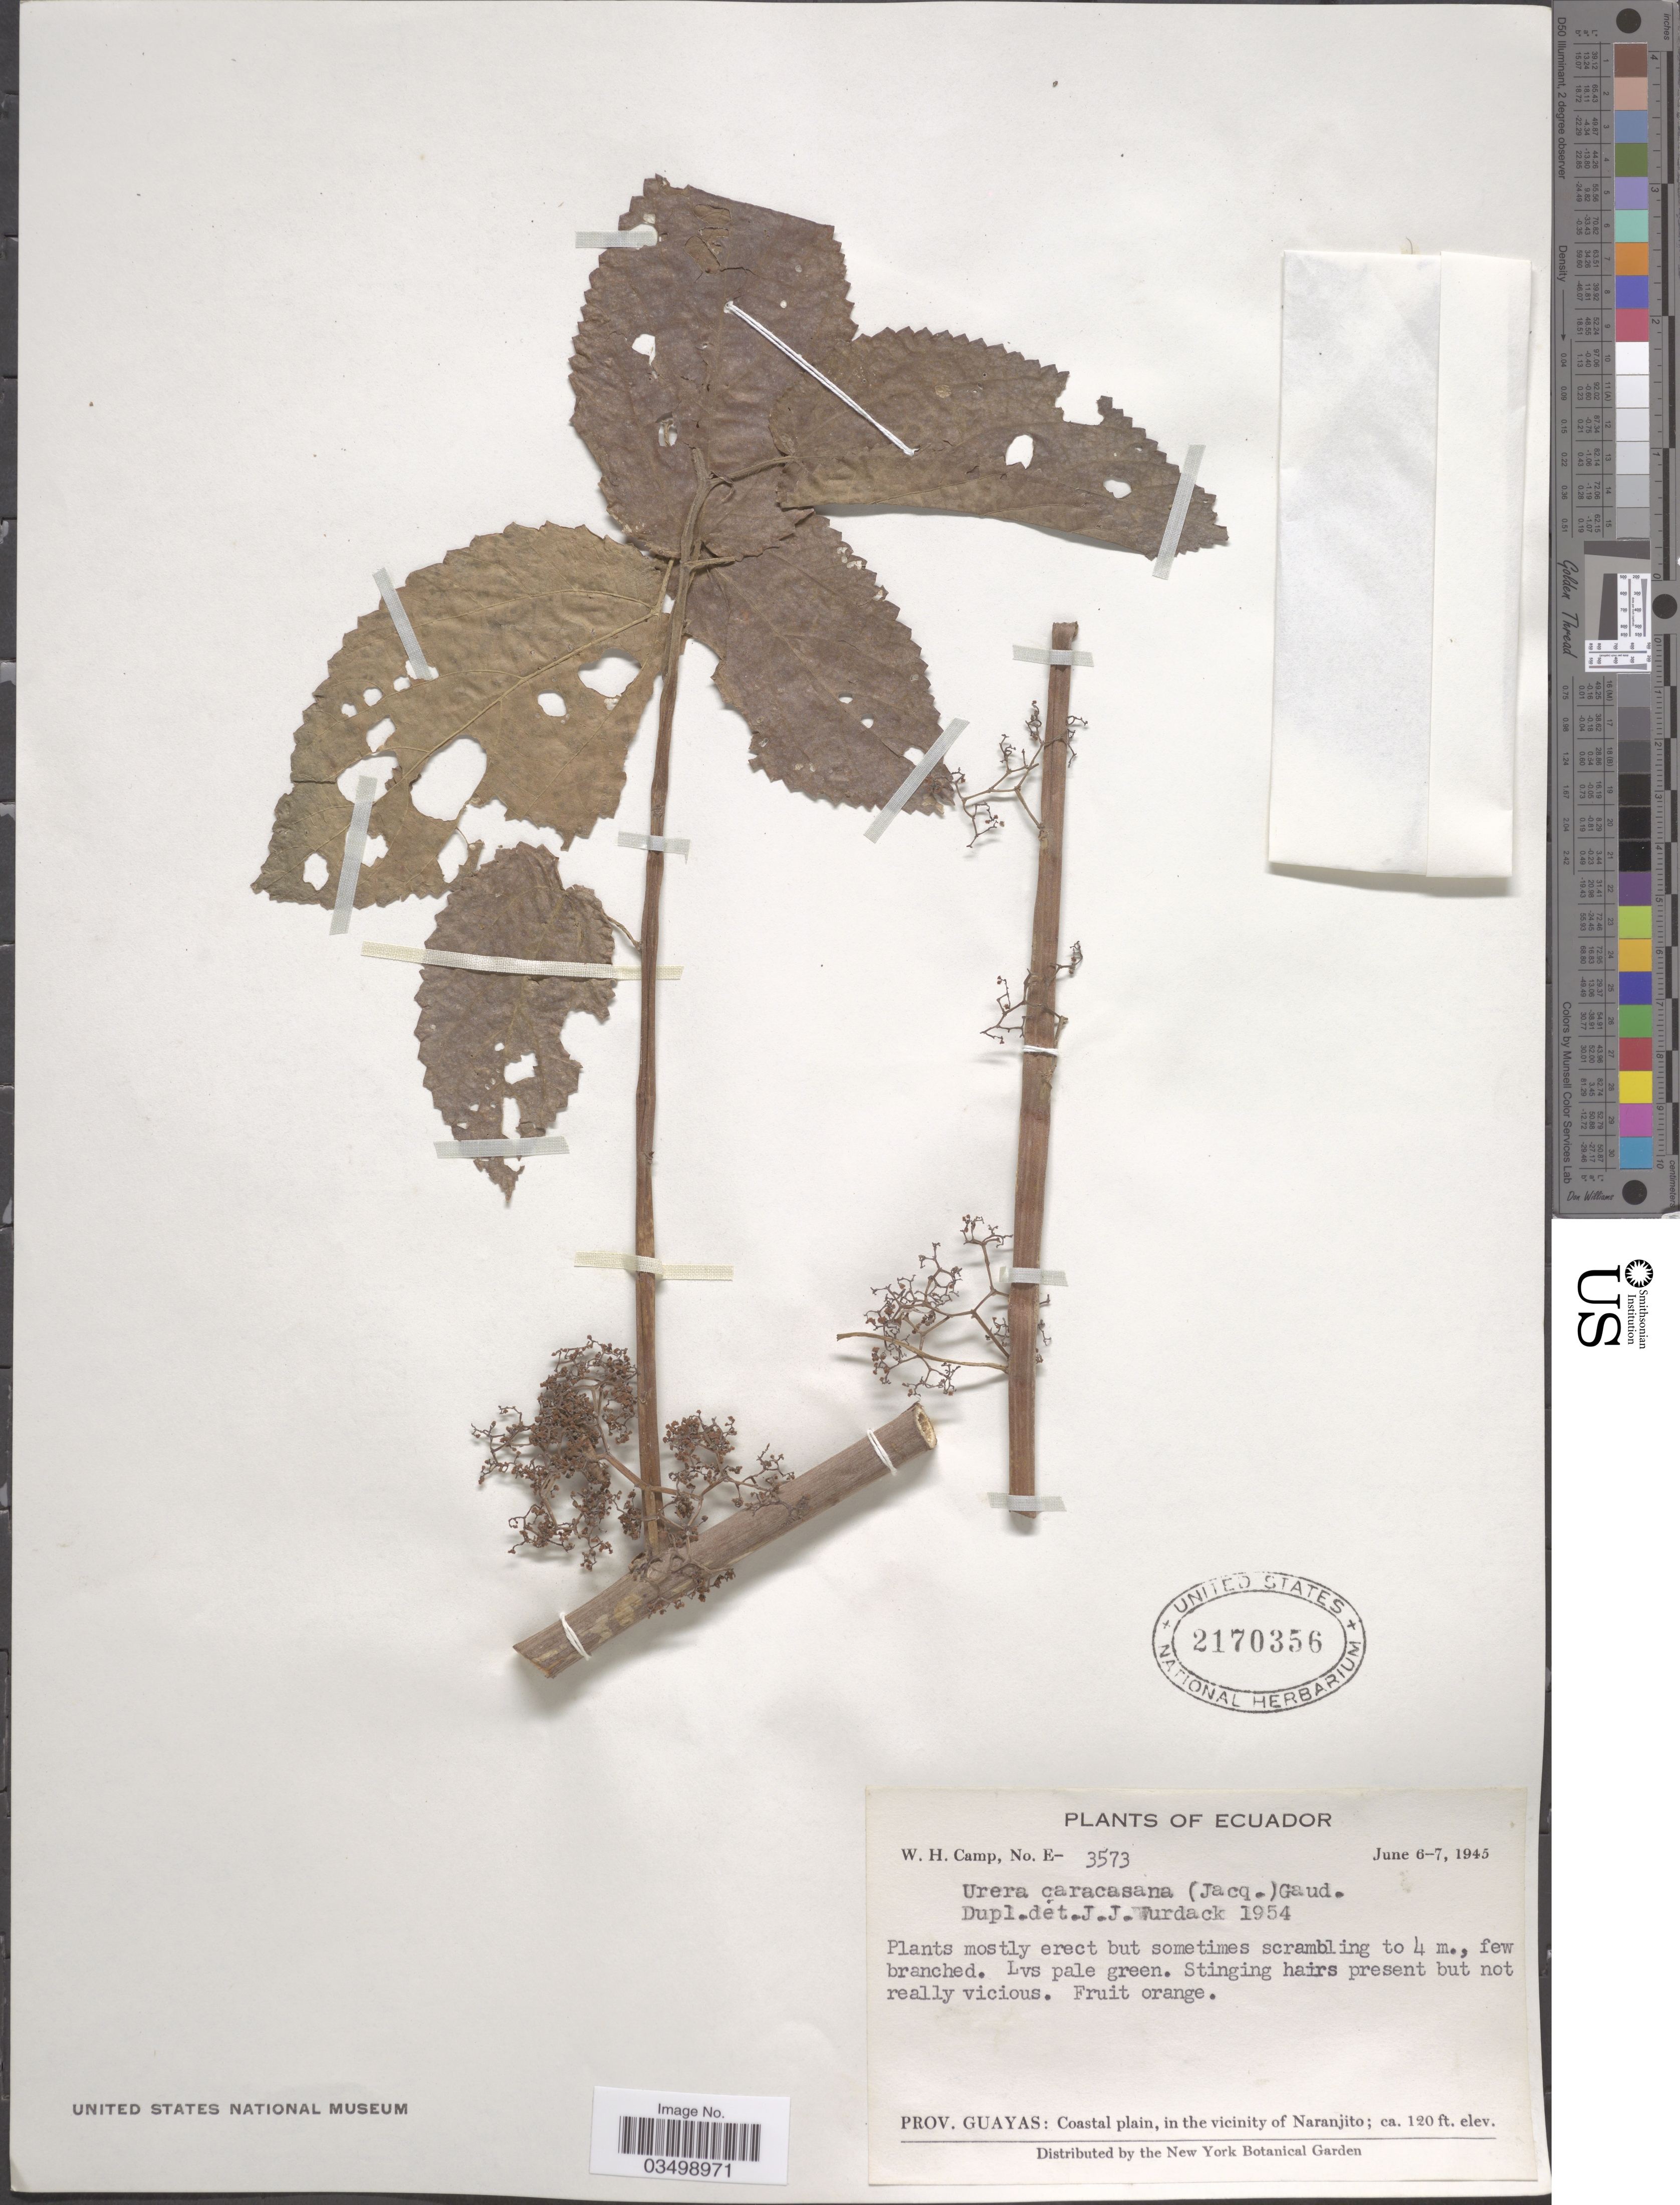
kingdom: Plantae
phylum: Tracheophyta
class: Magnoliopsida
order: Rosales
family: Urticaceae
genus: Urera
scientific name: Urera caracasana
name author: (Jacq.) Gaudich. ex Griseb.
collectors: W. H. Camp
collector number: E-3573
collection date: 1945-06-06/1945-06-07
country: Ecuador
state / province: Guayas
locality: Coastal plain, in the vicinity of Naranjito.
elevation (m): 37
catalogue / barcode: US 2170356